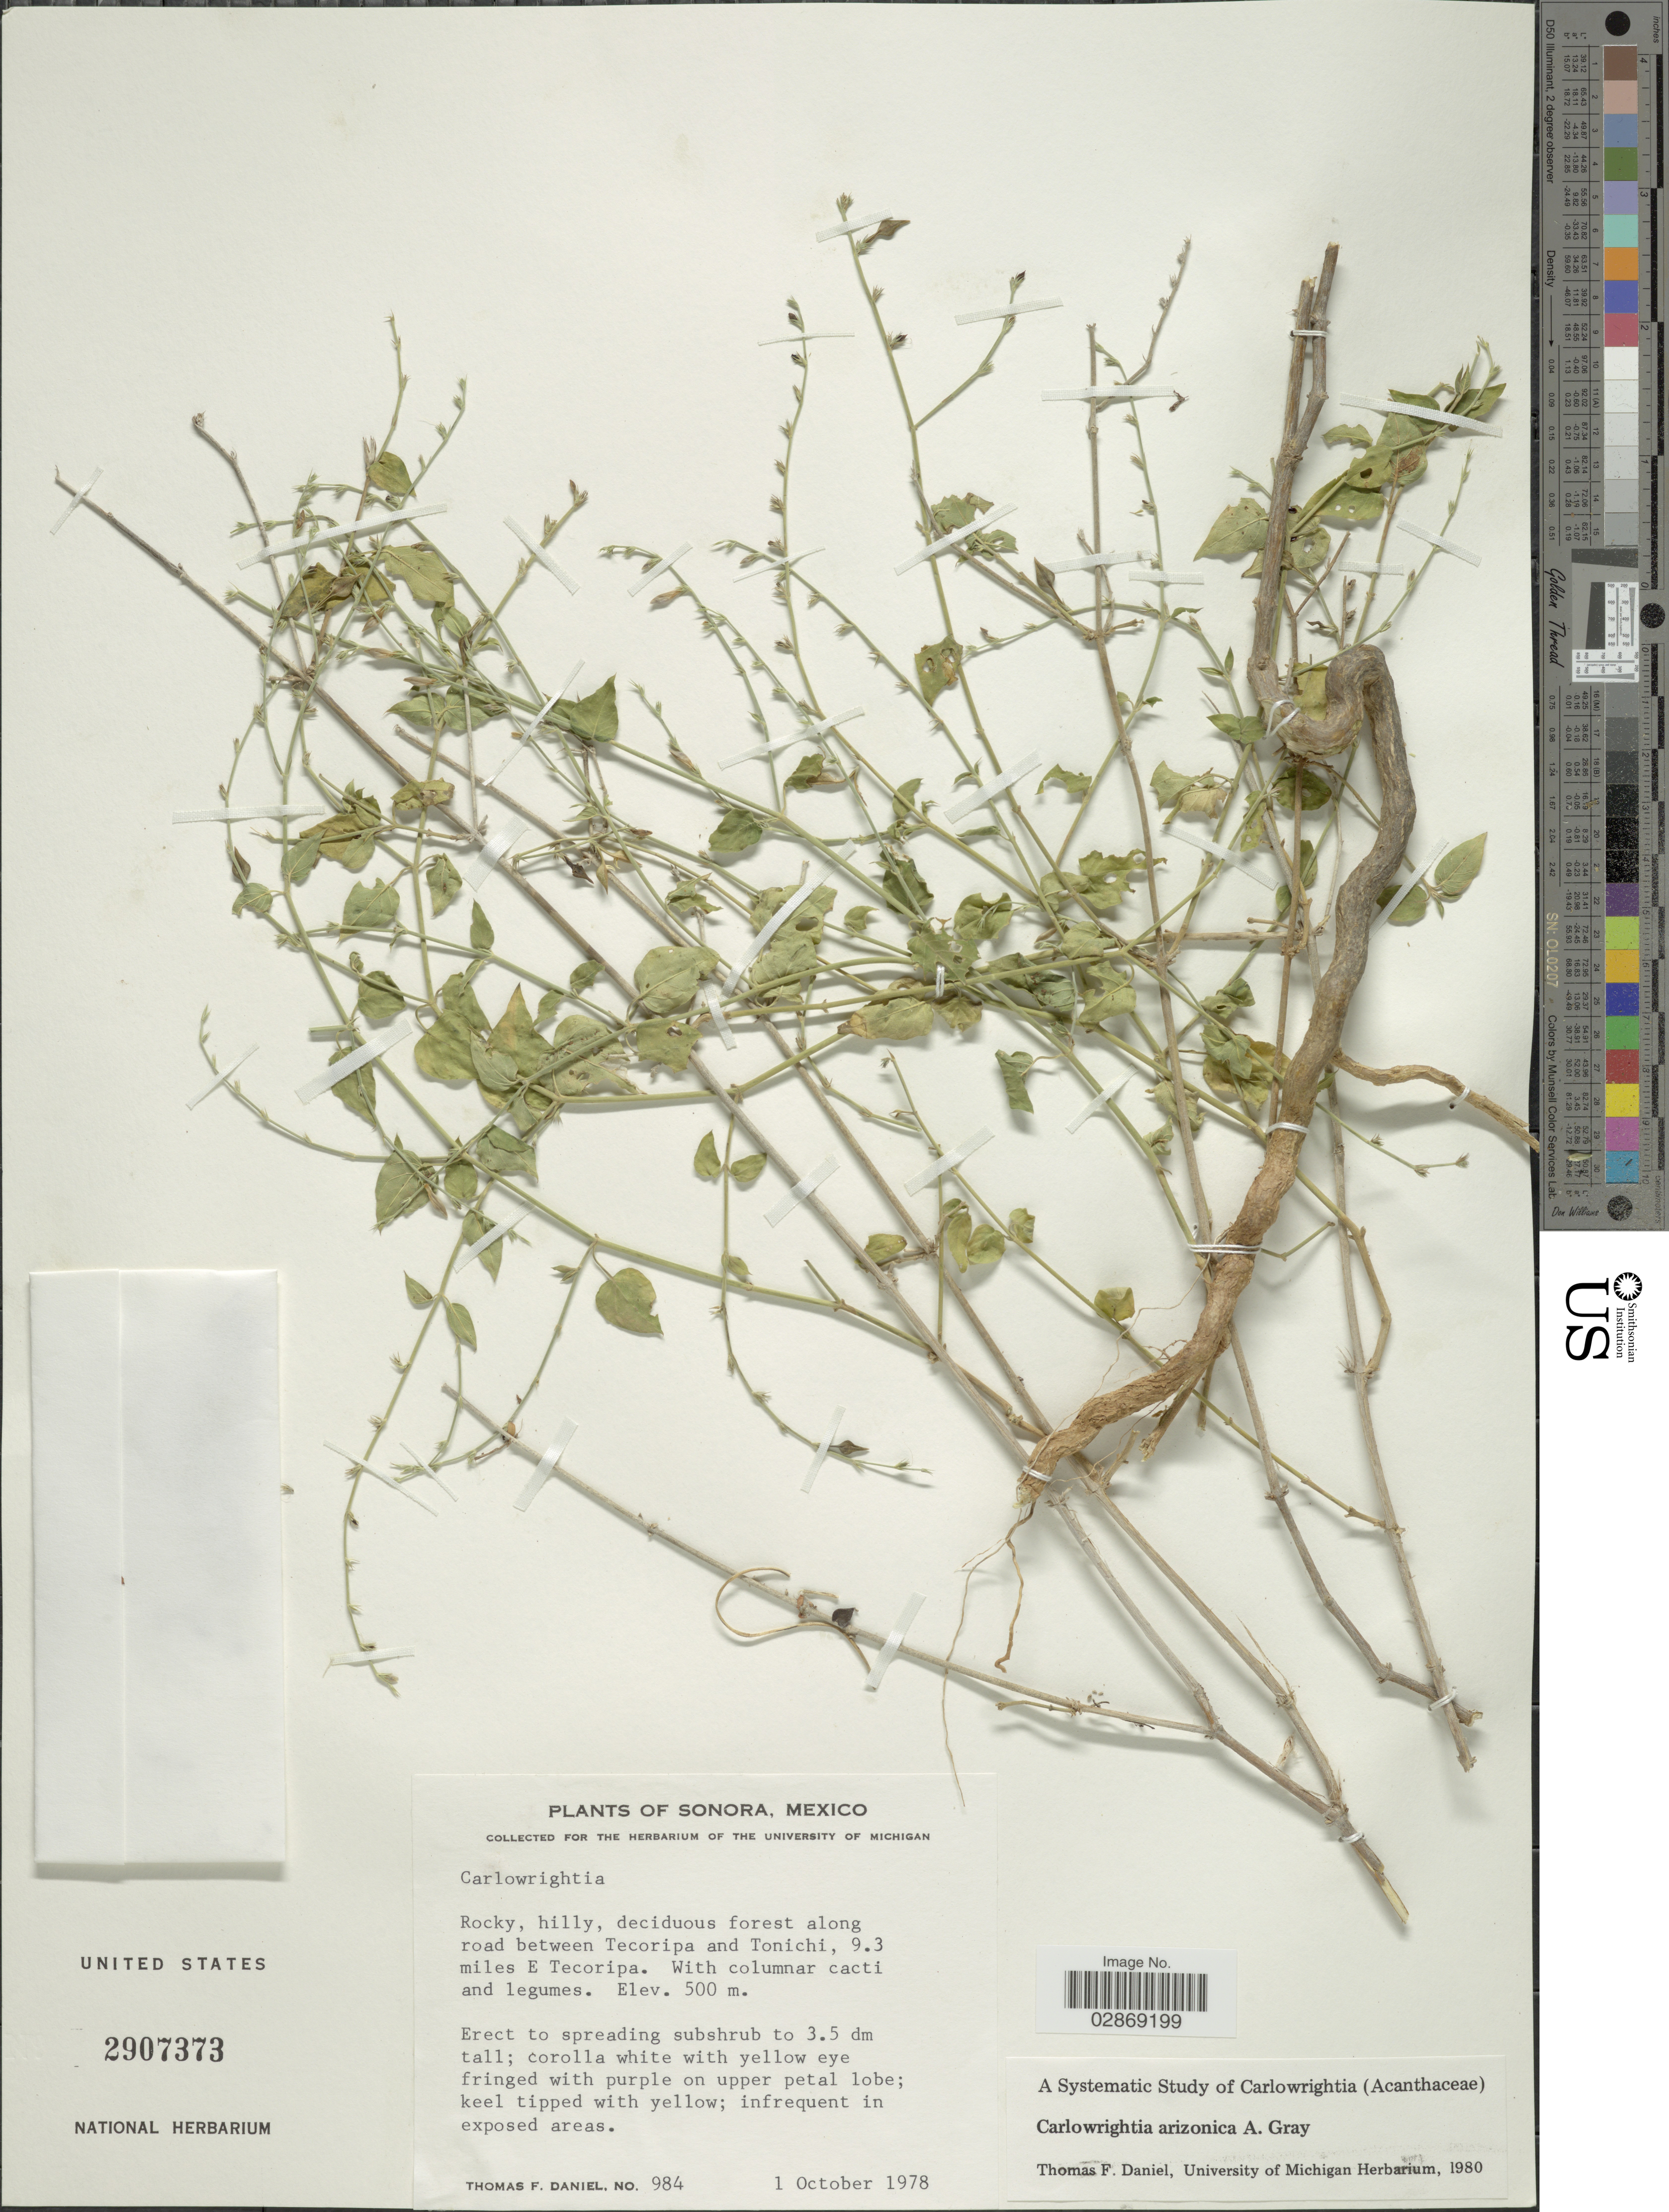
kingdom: Plantae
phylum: Tracheophyta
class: Magnoliopsida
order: Lamiales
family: Acanthaceae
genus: Carlowrightia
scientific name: Carlowrightia arizonica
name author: A. Gray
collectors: T. F. Daniel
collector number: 984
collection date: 1978-10-01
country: Mexico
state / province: Sonora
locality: Forest along road between Tecoripa and Tonichi, 9.3 miles E Tecoripa.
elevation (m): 500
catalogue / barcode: US 2907373